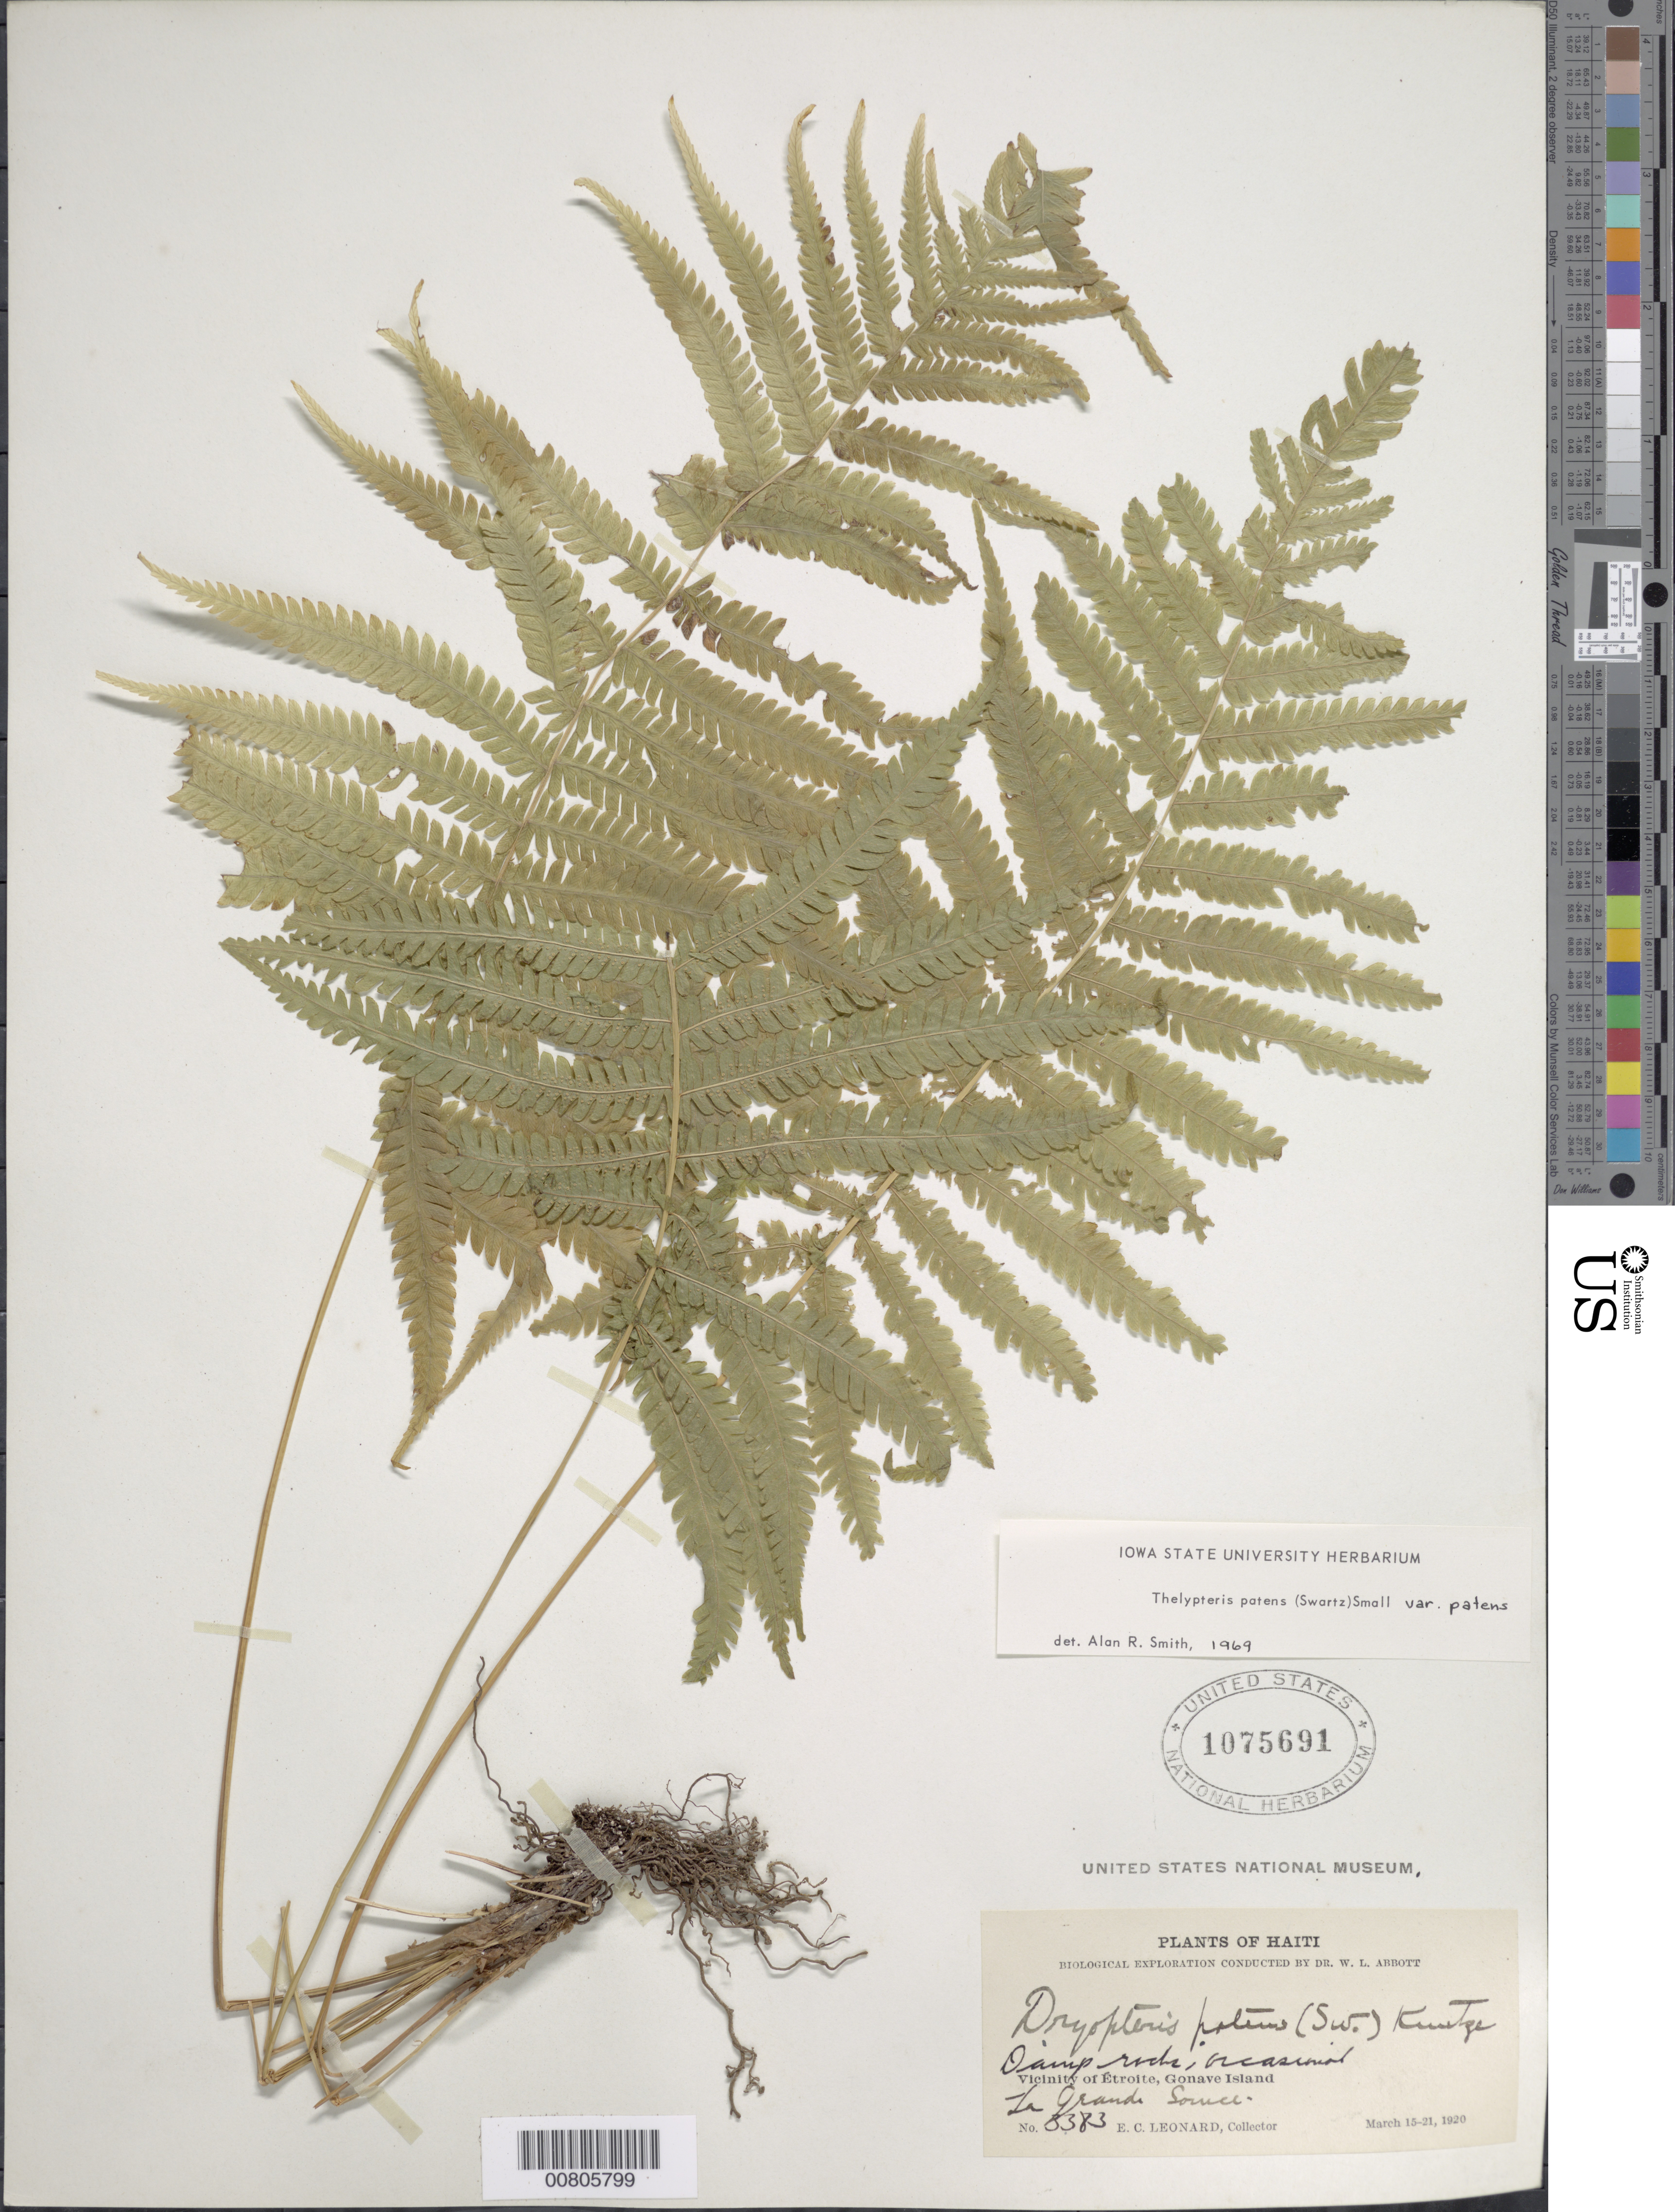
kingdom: Plantae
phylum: Tracheophyta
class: Polypodiopsida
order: Polypodiales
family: Thelypteridaceae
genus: Christella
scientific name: Christella patens var. patens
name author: (Sw.) Holttum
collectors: E. C. Leonard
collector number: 3383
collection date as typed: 15 Mar 1920 to 21 Mar 1920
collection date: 1920-03-15/1920-03-21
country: Haiti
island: Hispaniola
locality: Gonave Island, Étroite vicinity, La Grande Source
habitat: Damp rocks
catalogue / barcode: US 1075691